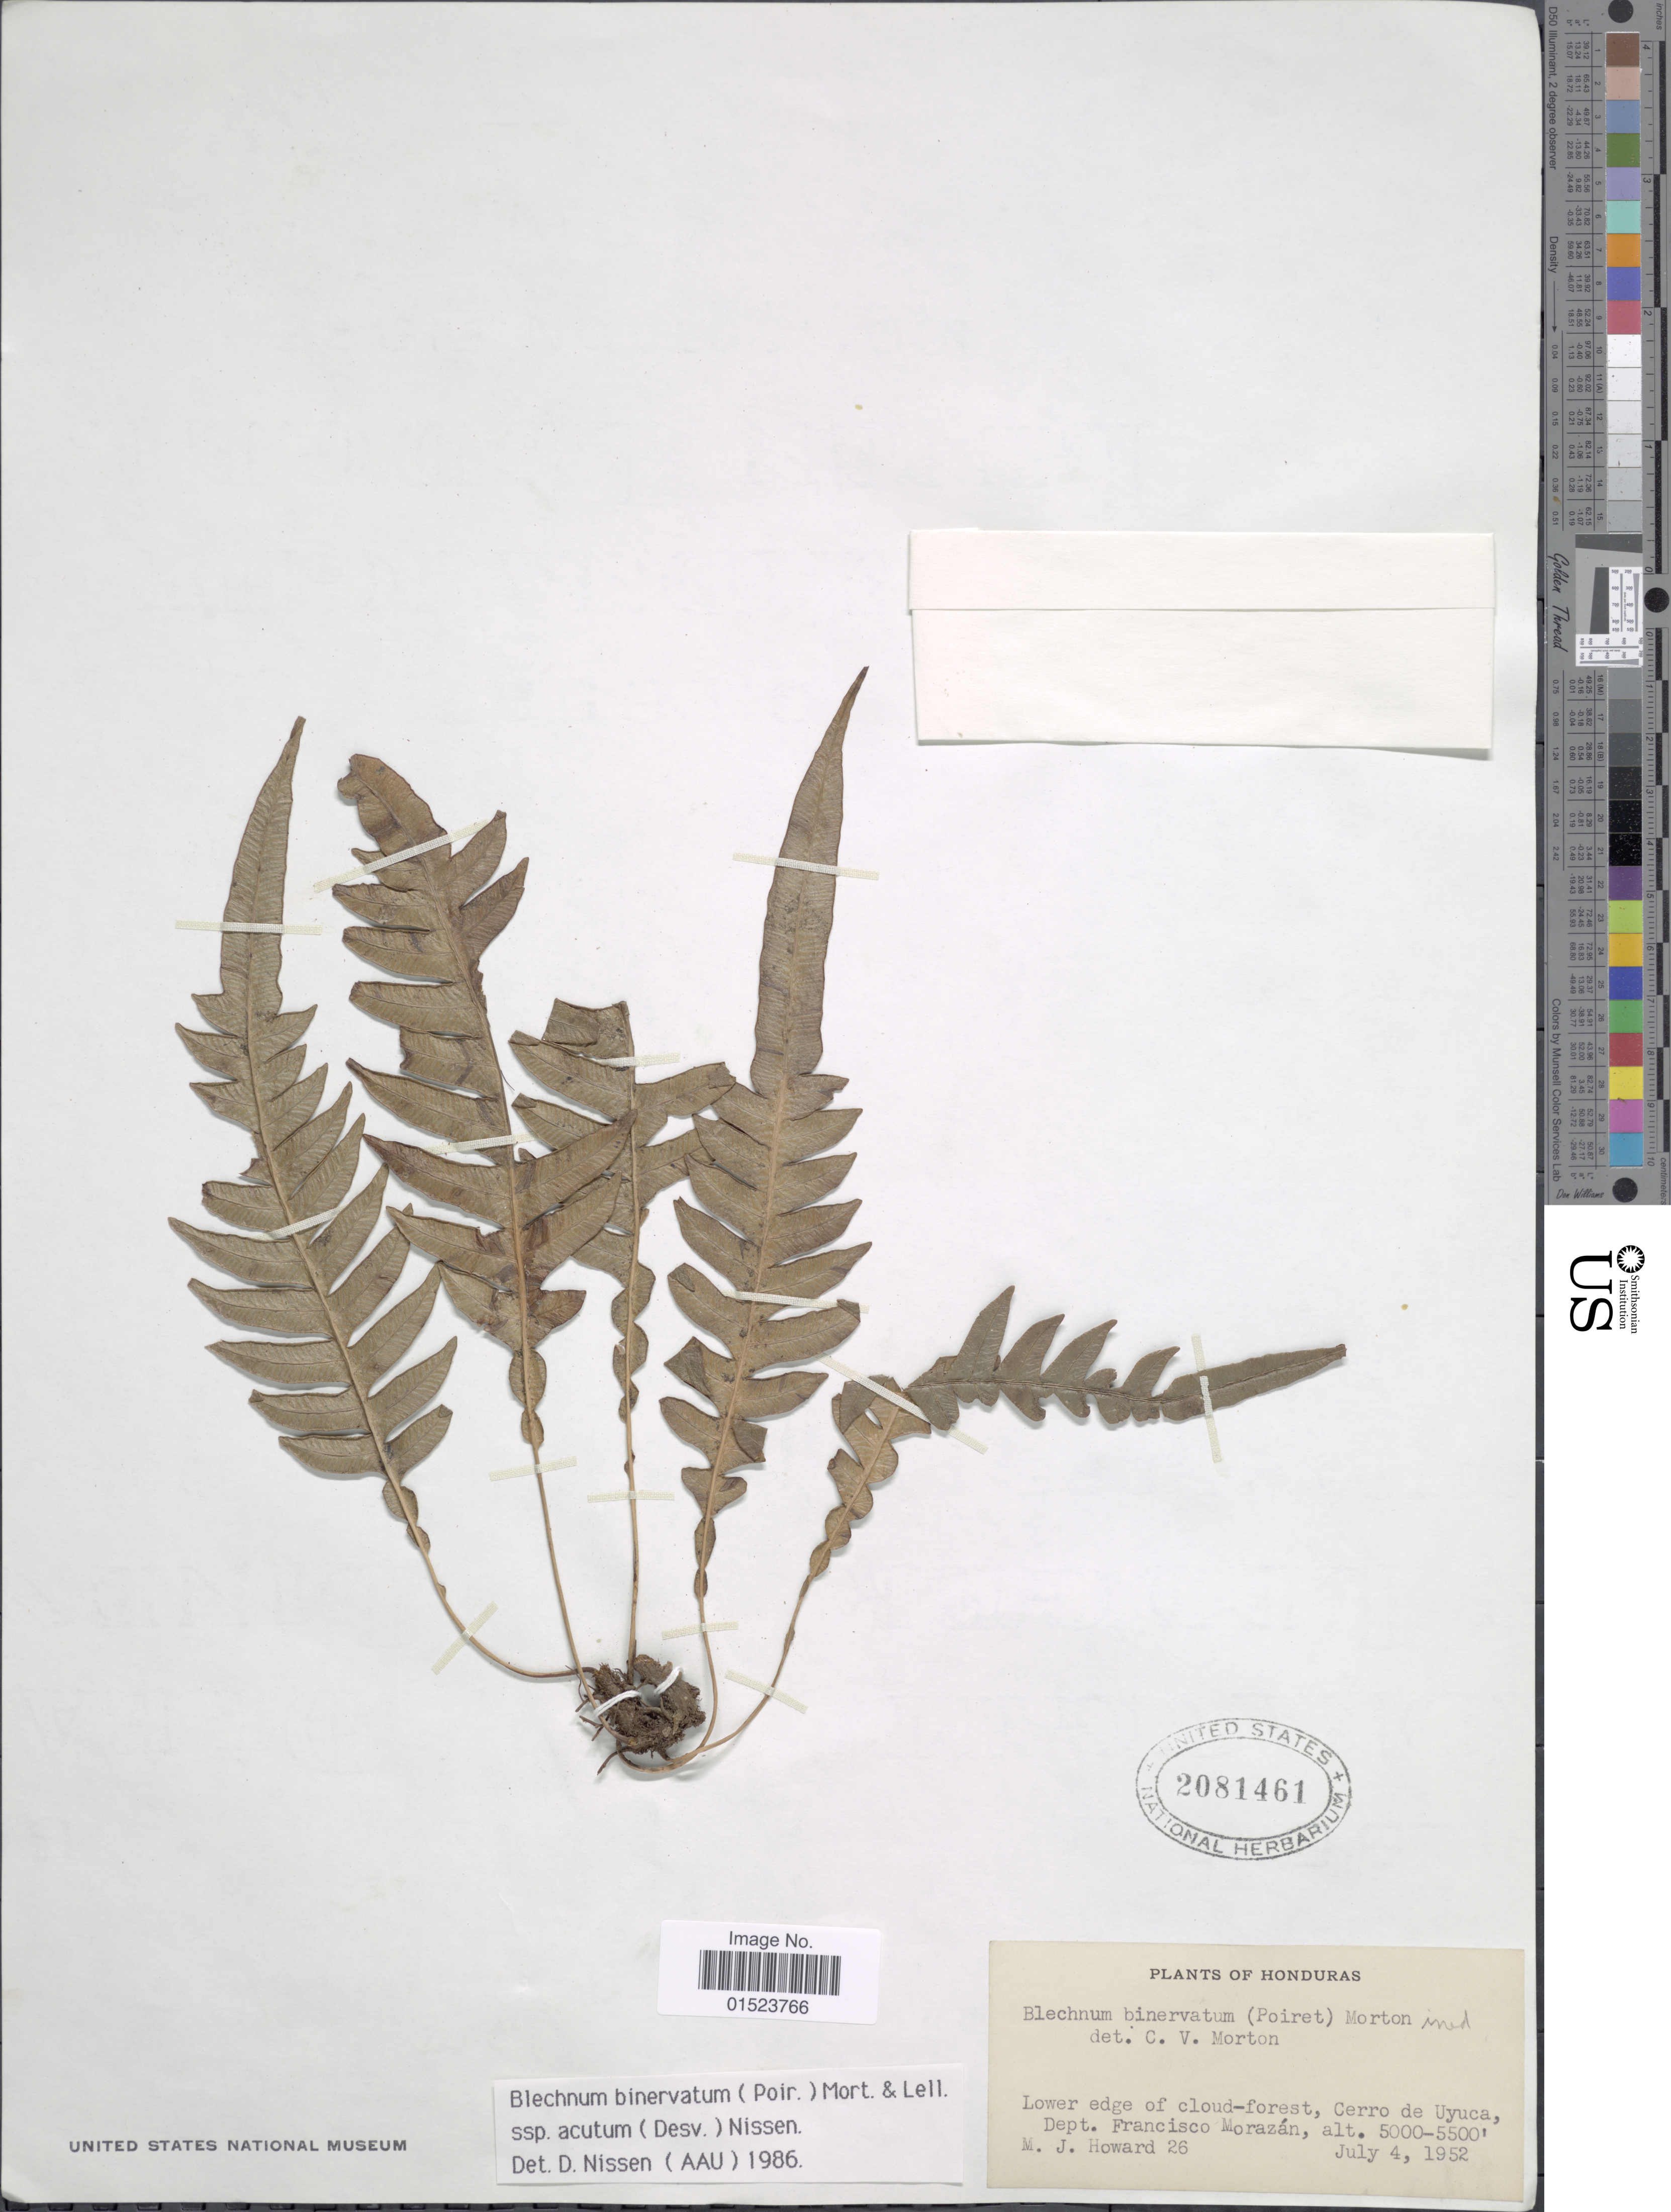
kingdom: Plantae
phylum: Tracheophyta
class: Polypodiopsida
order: Polypodiales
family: Blechnaceae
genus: Blechnum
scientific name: Blechnum ensiforme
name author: (Liebm.) C. Chr.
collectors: M. Howard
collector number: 26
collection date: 1952-07-04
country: Honduras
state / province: Fco. Morazán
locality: Lower edge of cloud-forest, Cerro de Uyuca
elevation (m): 1524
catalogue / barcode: US 2081461